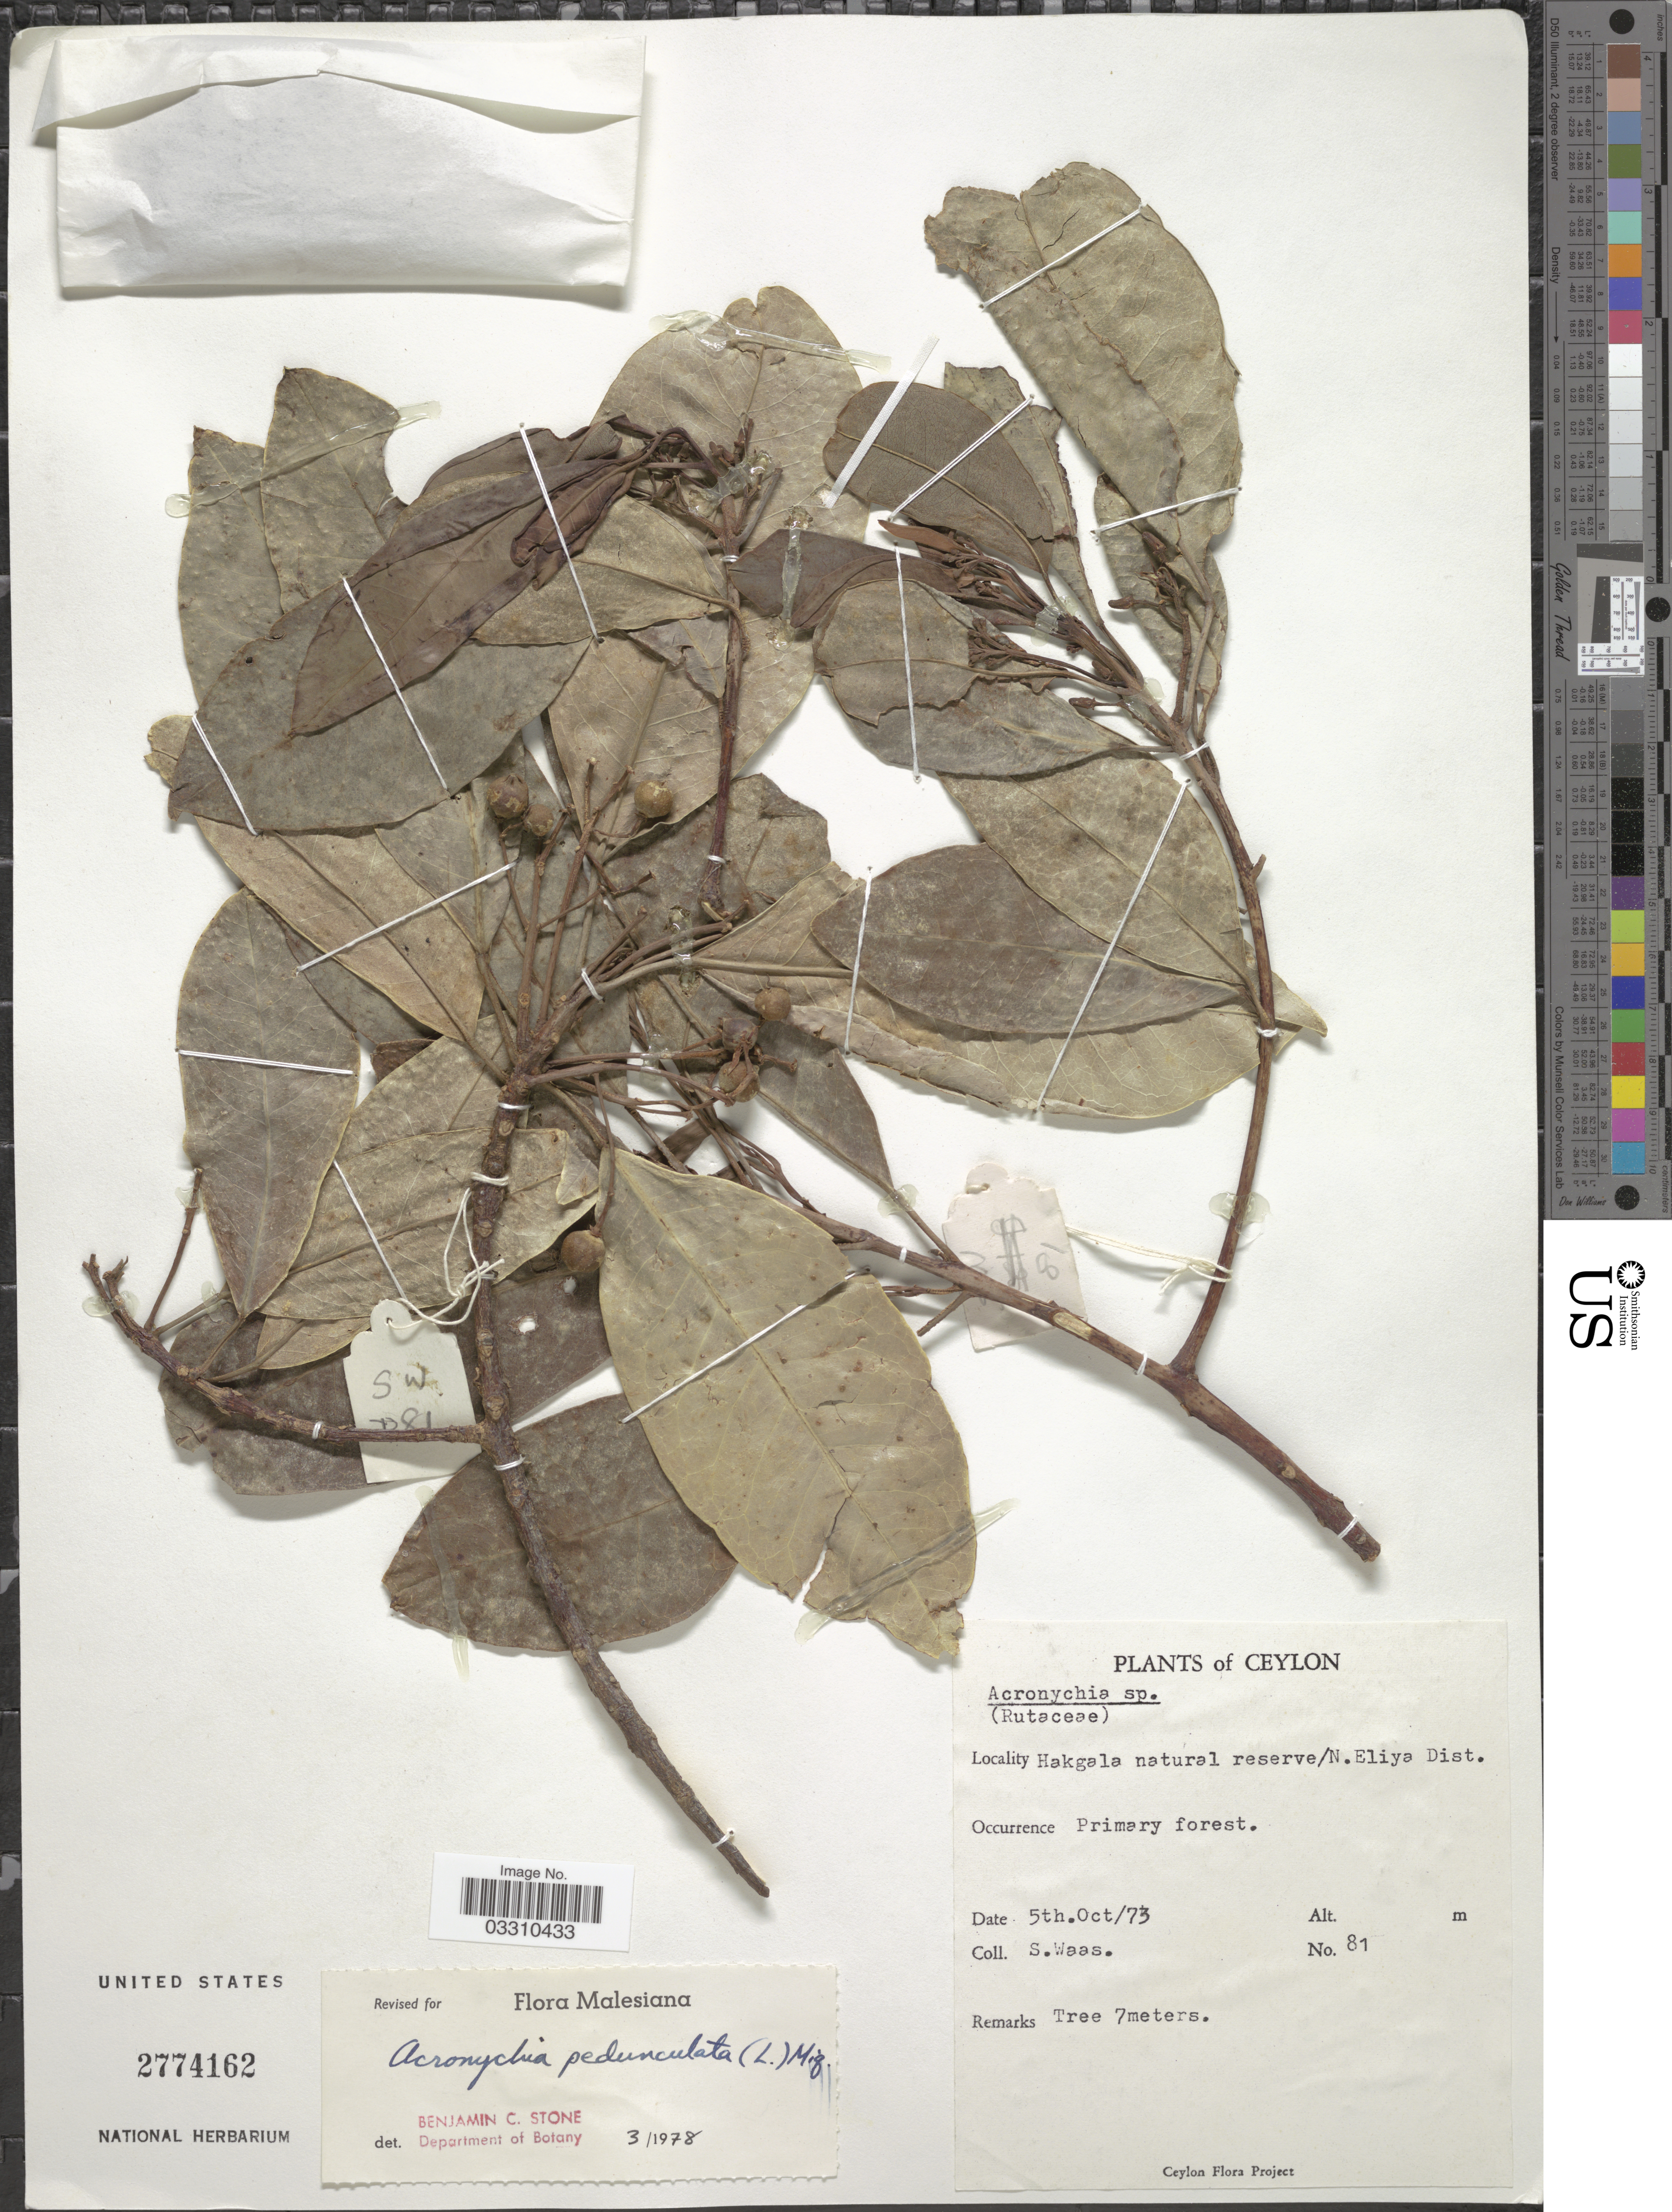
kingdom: Plantae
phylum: Tracheophyta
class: Magnoliopsida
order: Sapindales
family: Rutaceae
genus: Acronychia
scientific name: Acronychia pedunculata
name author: (L.) Miq.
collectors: S. Waas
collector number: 81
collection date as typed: Transcribed d/m/y: 5/10/73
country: Sri Lanka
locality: Ceylon, Hakgala natural reserve/ N. Eliya Dist.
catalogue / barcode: US 2774162